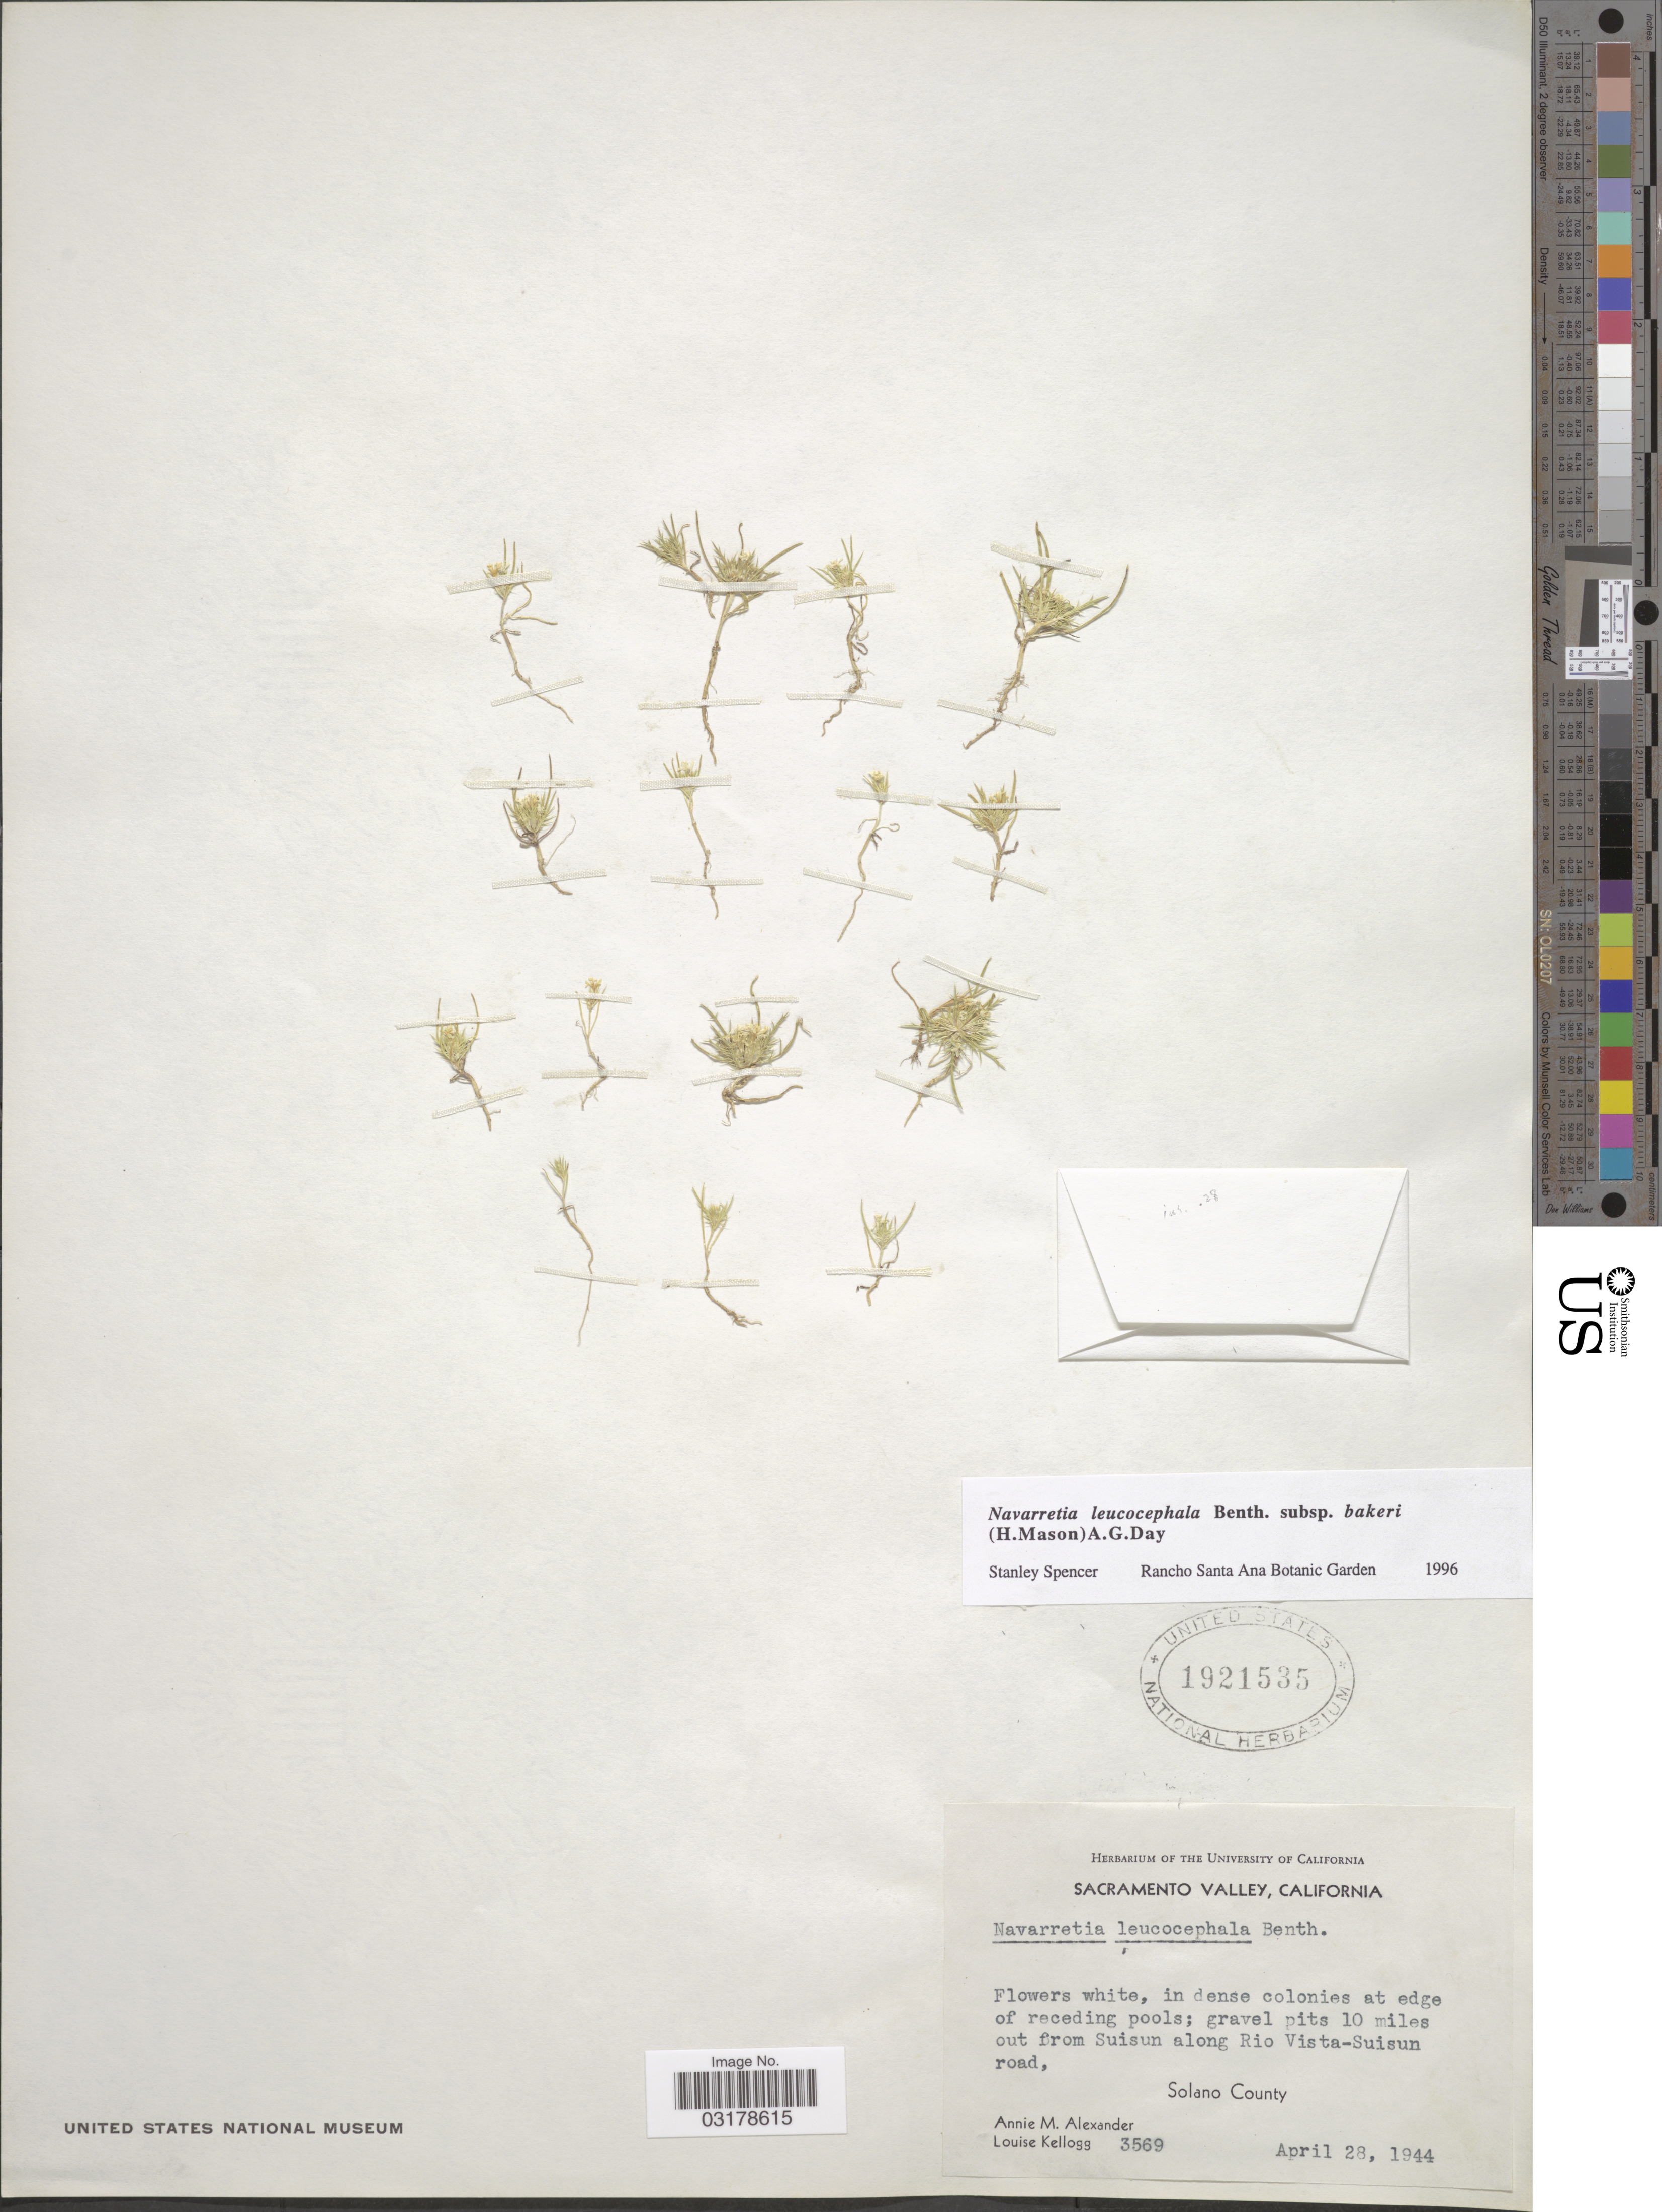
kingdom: Plantae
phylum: Tracheophyta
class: Magnoliopsida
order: Ericales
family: Polemoniaceae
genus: Navarretia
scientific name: Navarretia leucocephala subsp. bakeri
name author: (H. Mason) A.G. Day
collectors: A. M. Alexander & L. Kellogg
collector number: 3569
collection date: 1944-04-28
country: United States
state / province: California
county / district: Solano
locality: Sacramento Valley. Gravel pits 10 miles out from Suisun along Rio Vista-Suisun road, Solano County.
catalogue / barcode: US 1921535